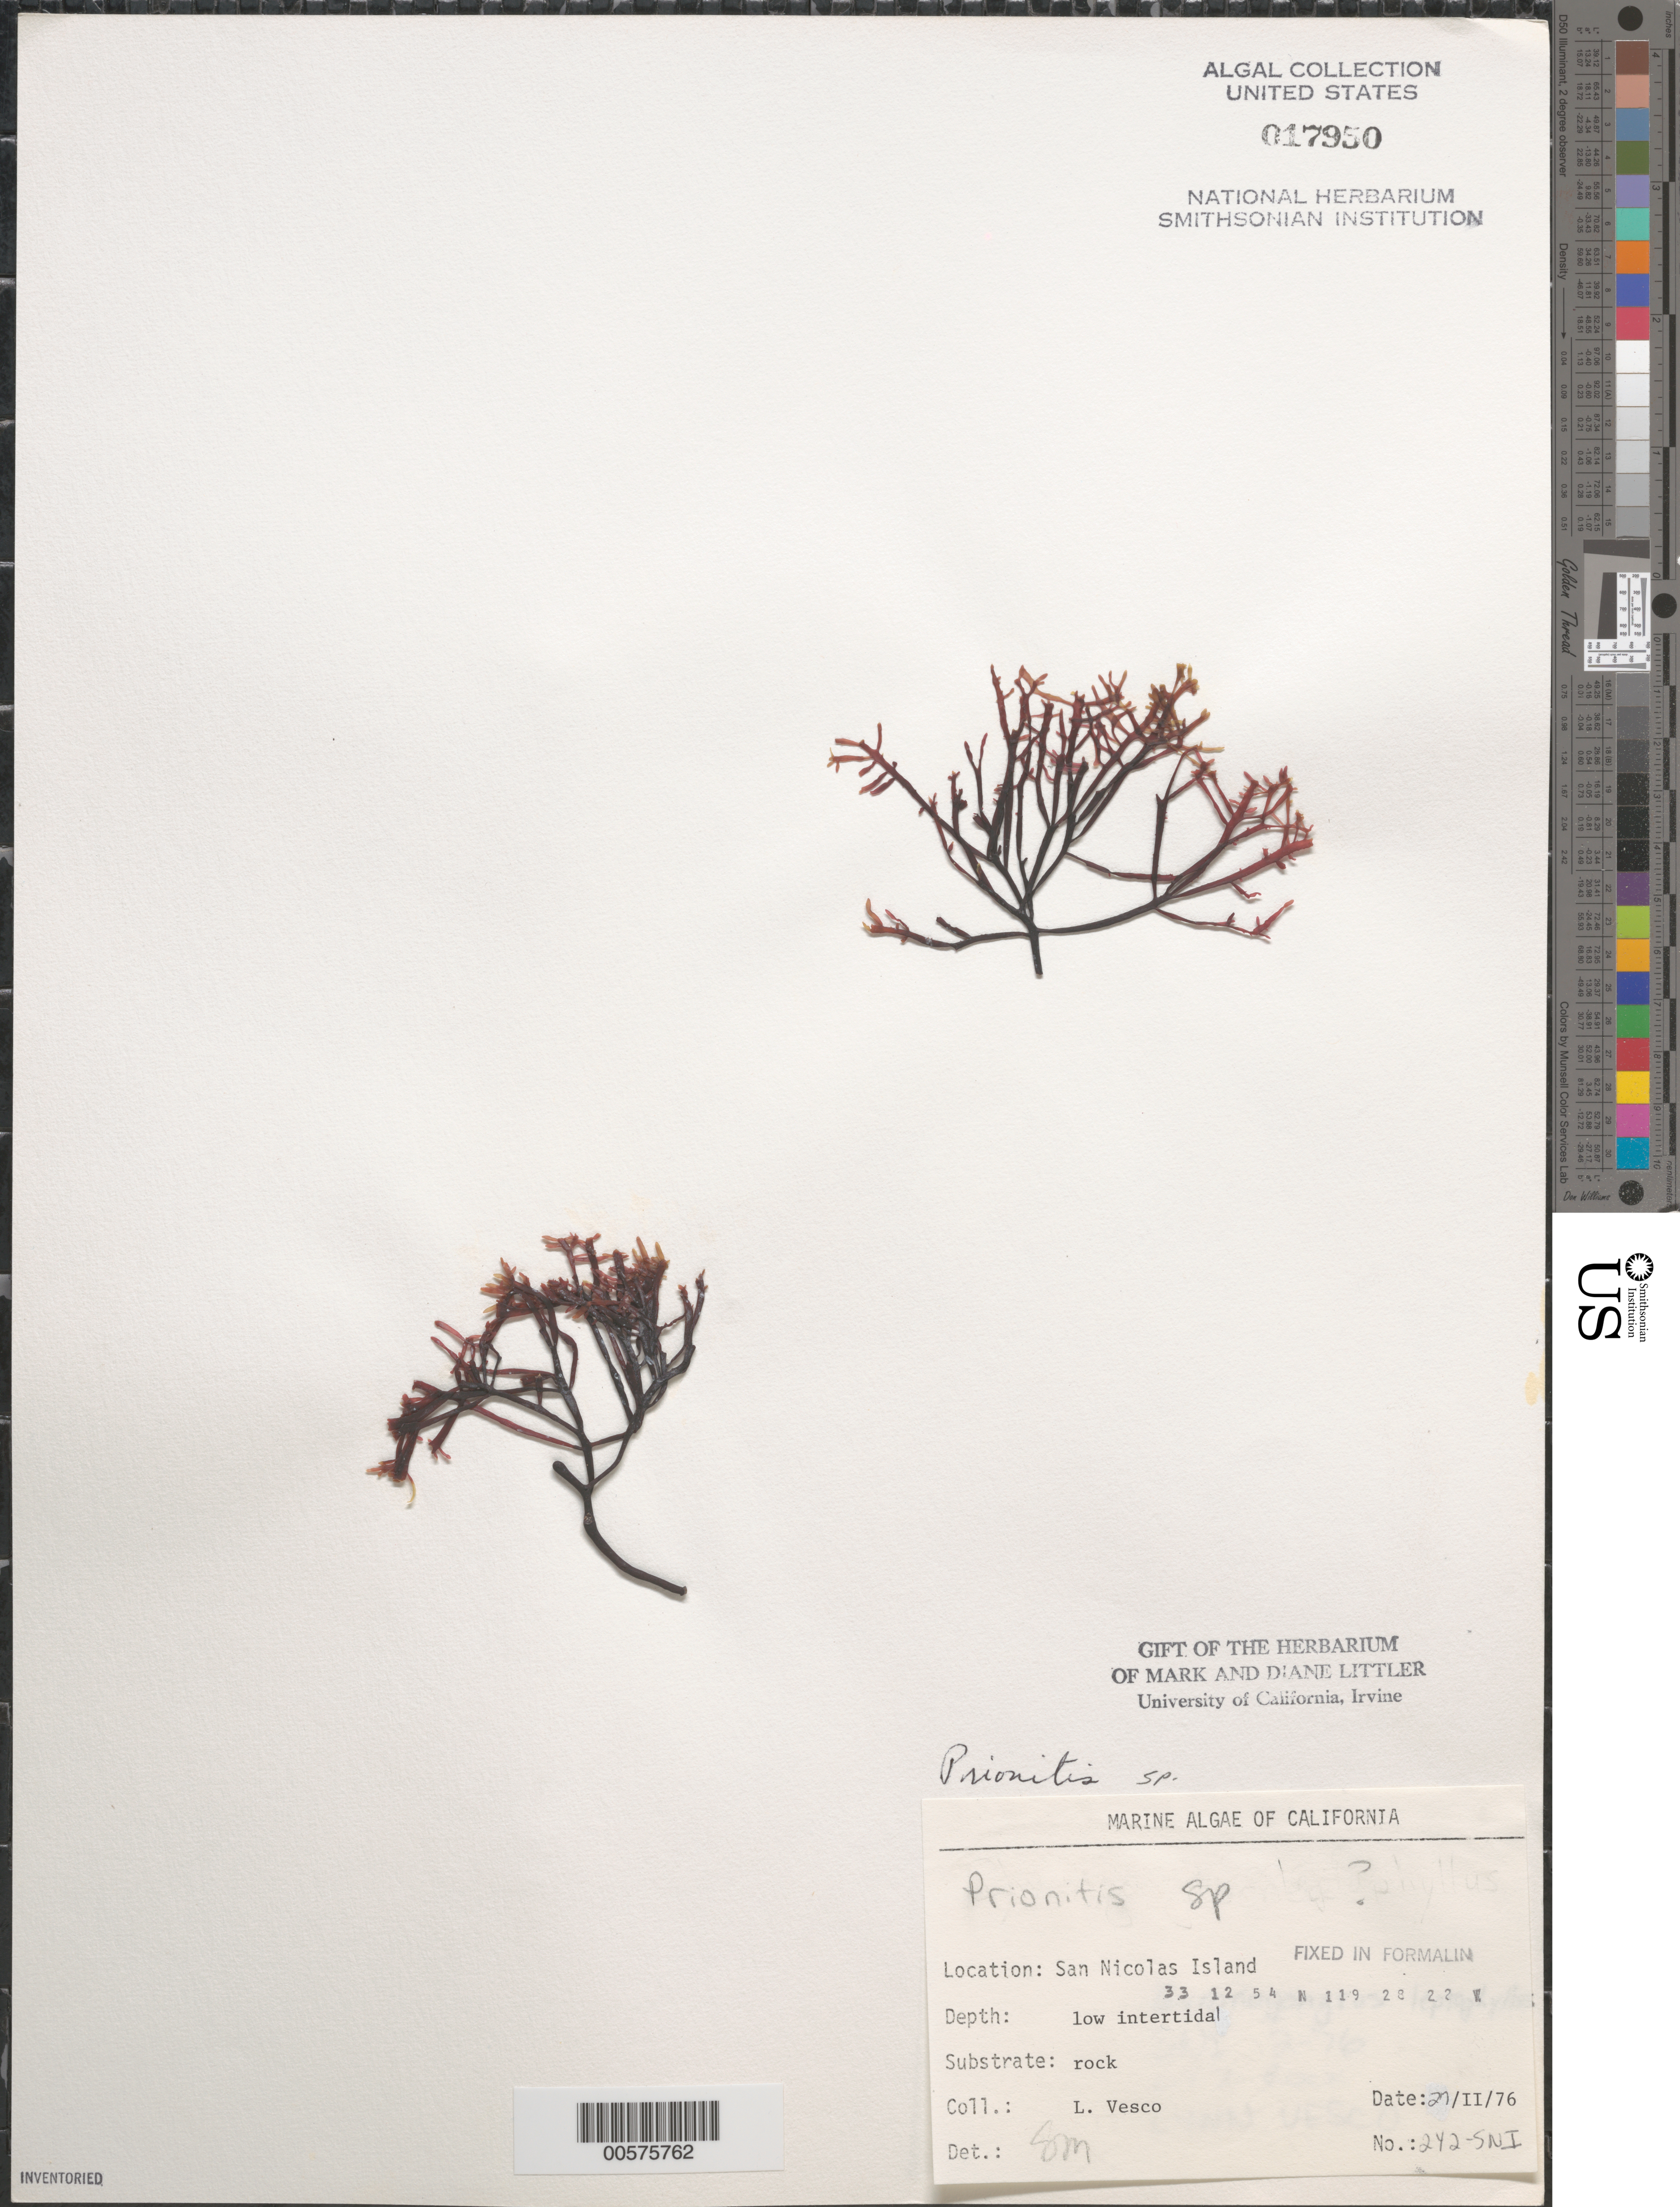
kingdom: Plantae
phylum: Rhodophyta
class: Florideophyceae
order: Cryptonemiales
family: Cryptonemiaceae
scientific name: Prionitis sp.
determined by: Murray, S. N.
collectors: L. Vesco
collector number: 242-sni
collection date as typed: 27 Feb 1976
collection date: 1976-02-27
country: United States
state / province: California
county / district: Ventura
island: San Nicolas Island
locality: Dutch Harbor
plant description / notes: BLM-SOCALBIGHT Rocky Intertidal Survey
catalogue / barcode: US 17950